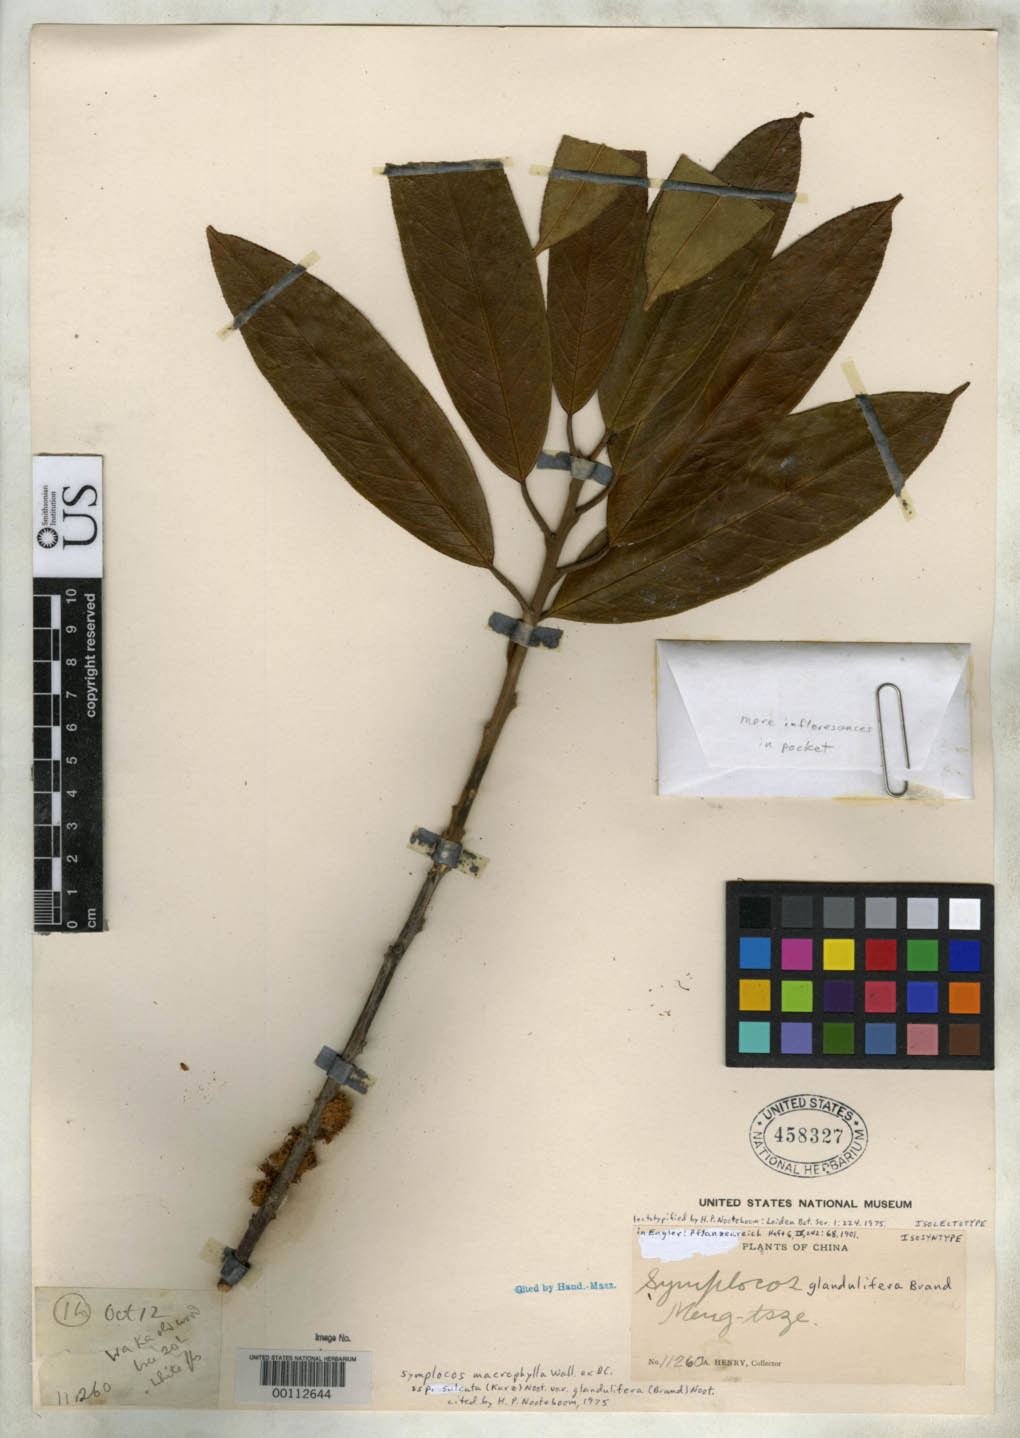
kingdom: Plantae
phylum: Tracheophyta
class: Magnoliopsida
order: Ericales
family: Symplocaceae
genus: Symplocos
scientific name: Symplocos glandulifera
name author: Brand in Engl.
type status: Isolectotype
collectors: A. Henry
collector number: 11260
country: China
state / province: Yunnan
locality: Meng-tsze.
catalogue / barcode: US 458327